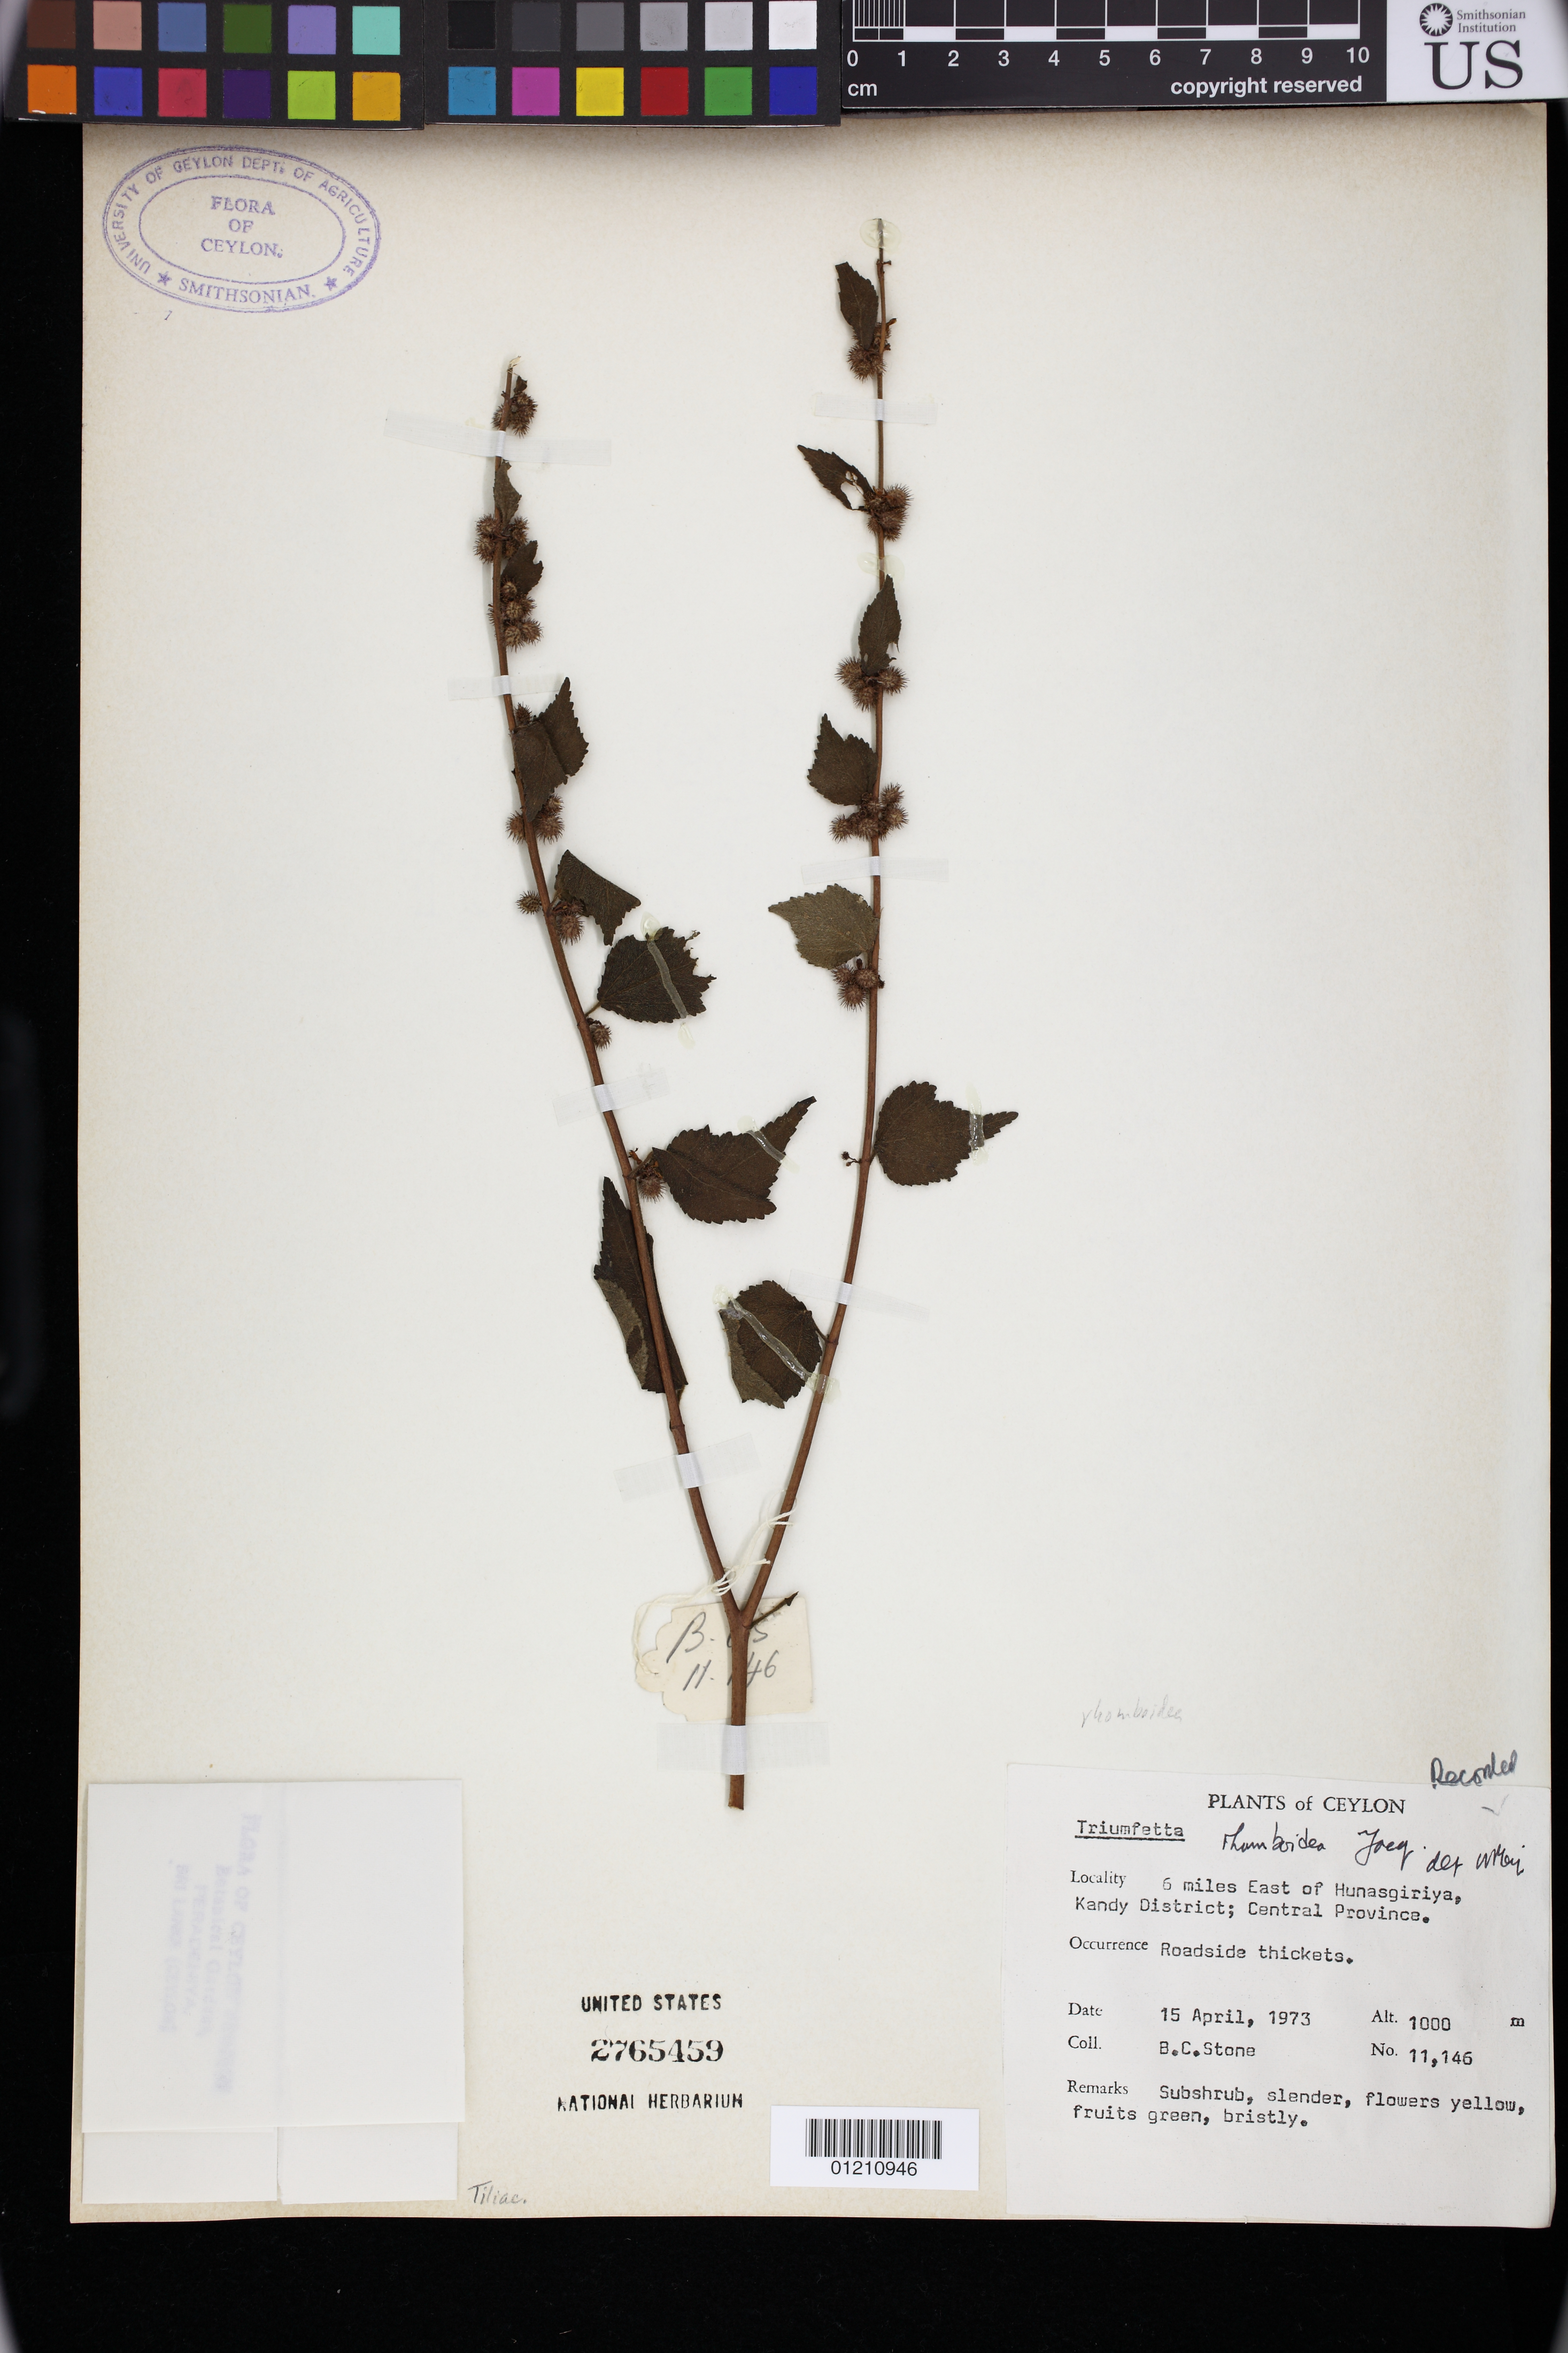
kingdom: Plantae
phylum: Tracheophyta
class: Magnoliopsida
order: Malvales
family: Malvaceae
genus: Triumfetta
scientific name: Triumfetta rhomboidea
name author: Jacq.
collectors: B. C. Stone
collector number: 11,145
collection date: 1973-04-15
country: Sri Lanka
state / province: Central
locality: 6 miles East of Hunnasgiriya(Hunasgiriya), Kandy District; Central Province.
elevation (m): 1000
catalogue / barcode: US 2765459